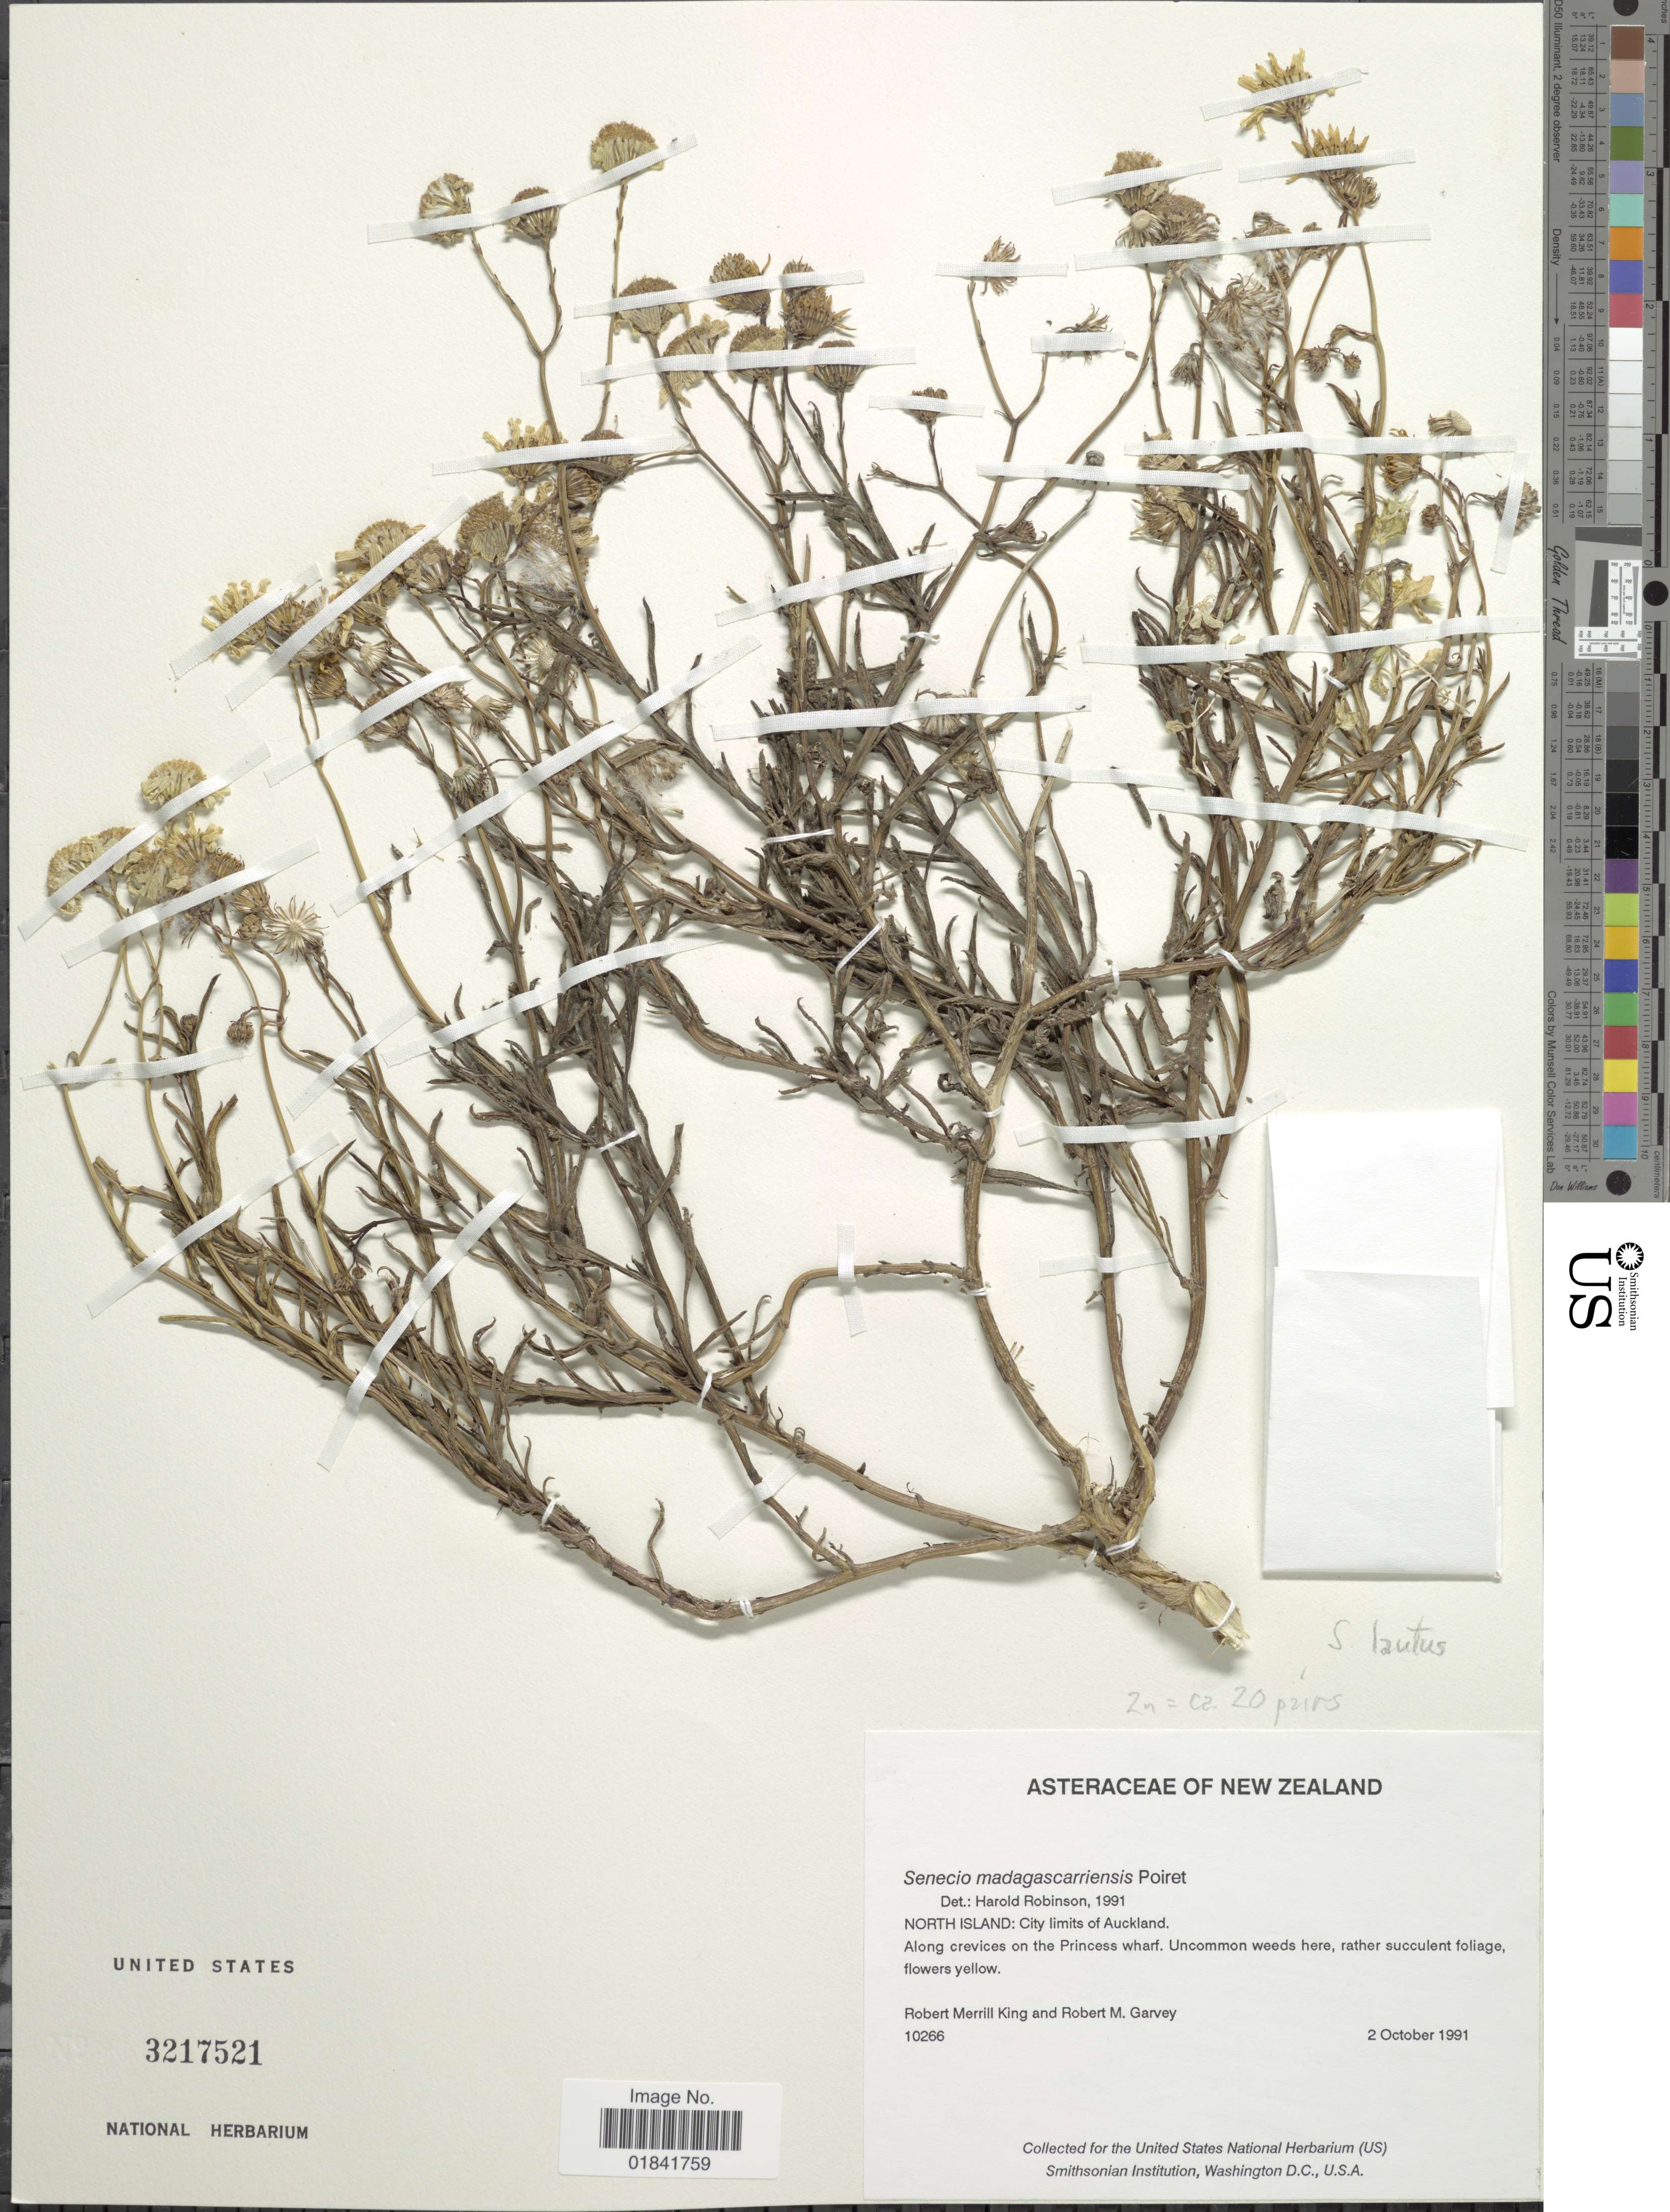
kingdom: Plantae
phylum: Tracheophyta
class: Magnoliopsida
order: Asterales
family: Asteraceae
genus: Senecio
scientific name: Senecio lautus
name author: Sol. ex G. Forst.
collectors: R. M. King & R. Garvey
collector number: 10266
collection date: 1991-10-02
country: New Zealand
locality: North Island: City limits of Auckland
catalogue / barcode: US 3217521